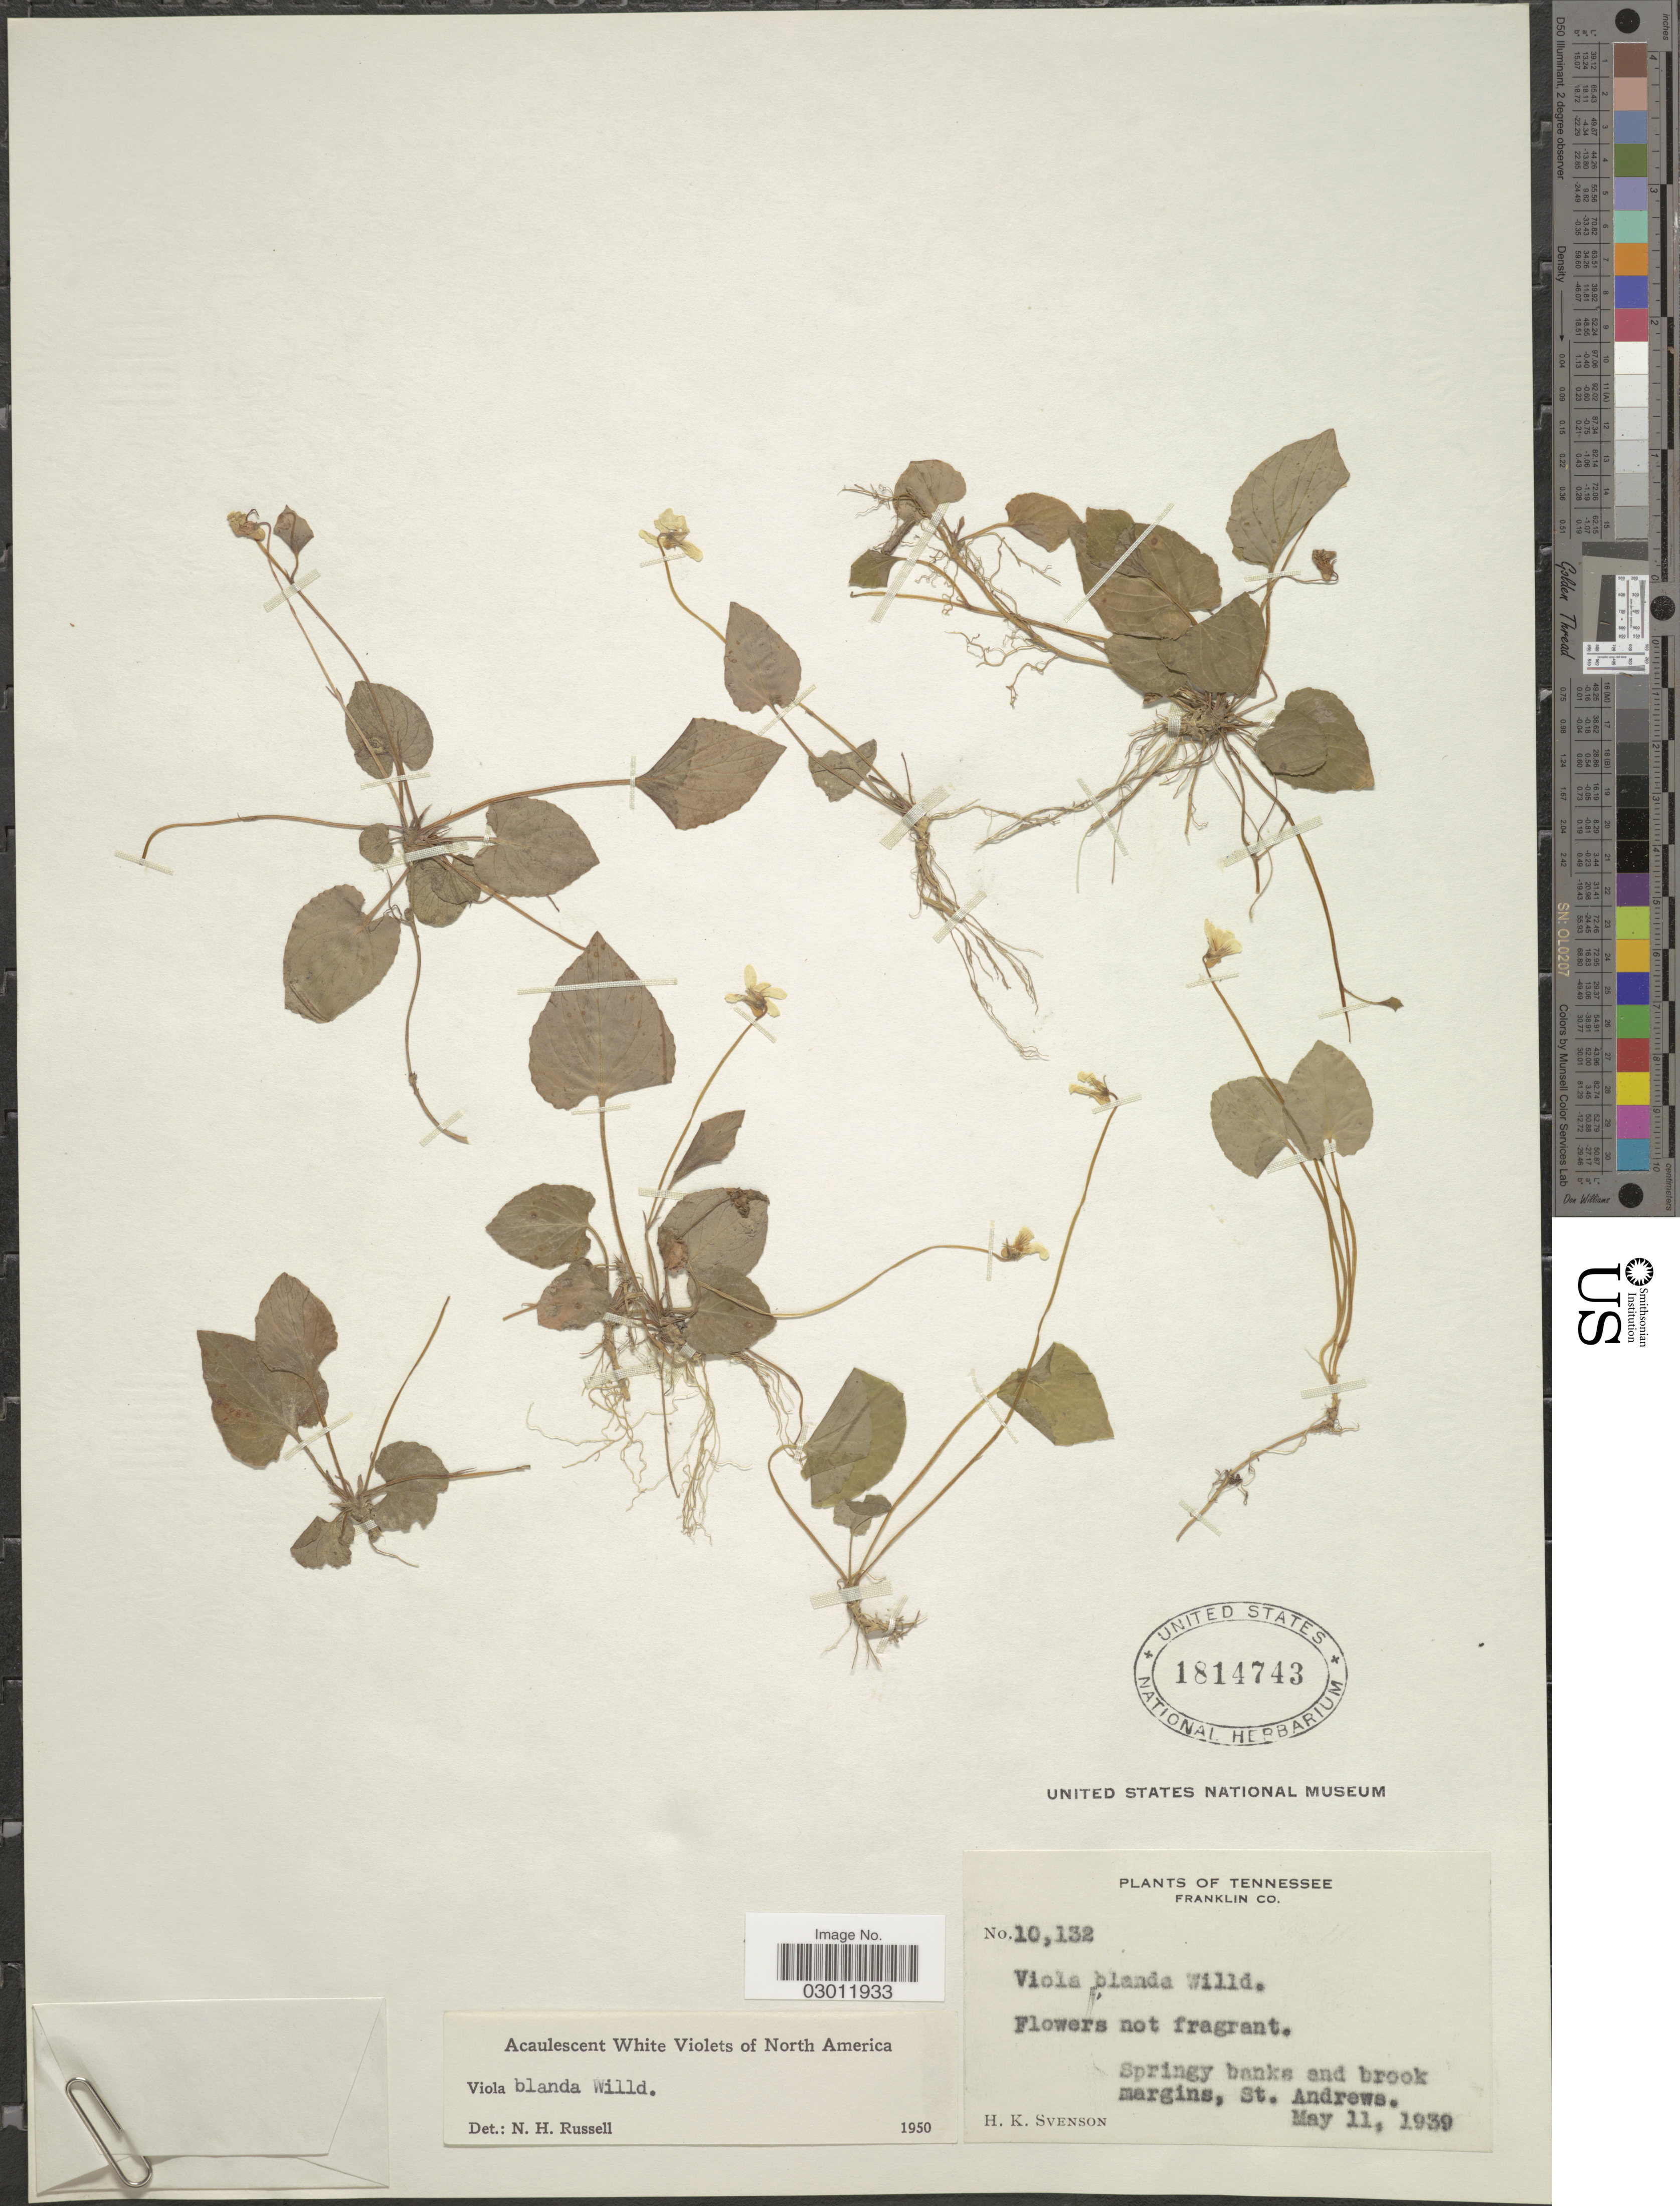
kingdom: Plantae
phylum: Tracheophyta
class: Magnoliopsida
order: Malpighiales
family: Violaceae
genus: Viola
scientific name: Viola blanda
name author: Willd.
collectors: H. K. Svenson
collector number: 10132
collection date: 1939-05-11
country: United States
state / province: Tennessee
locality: Franklin Co. Springy banks and brook margins, St. Andrews.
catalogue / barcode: US 1814743